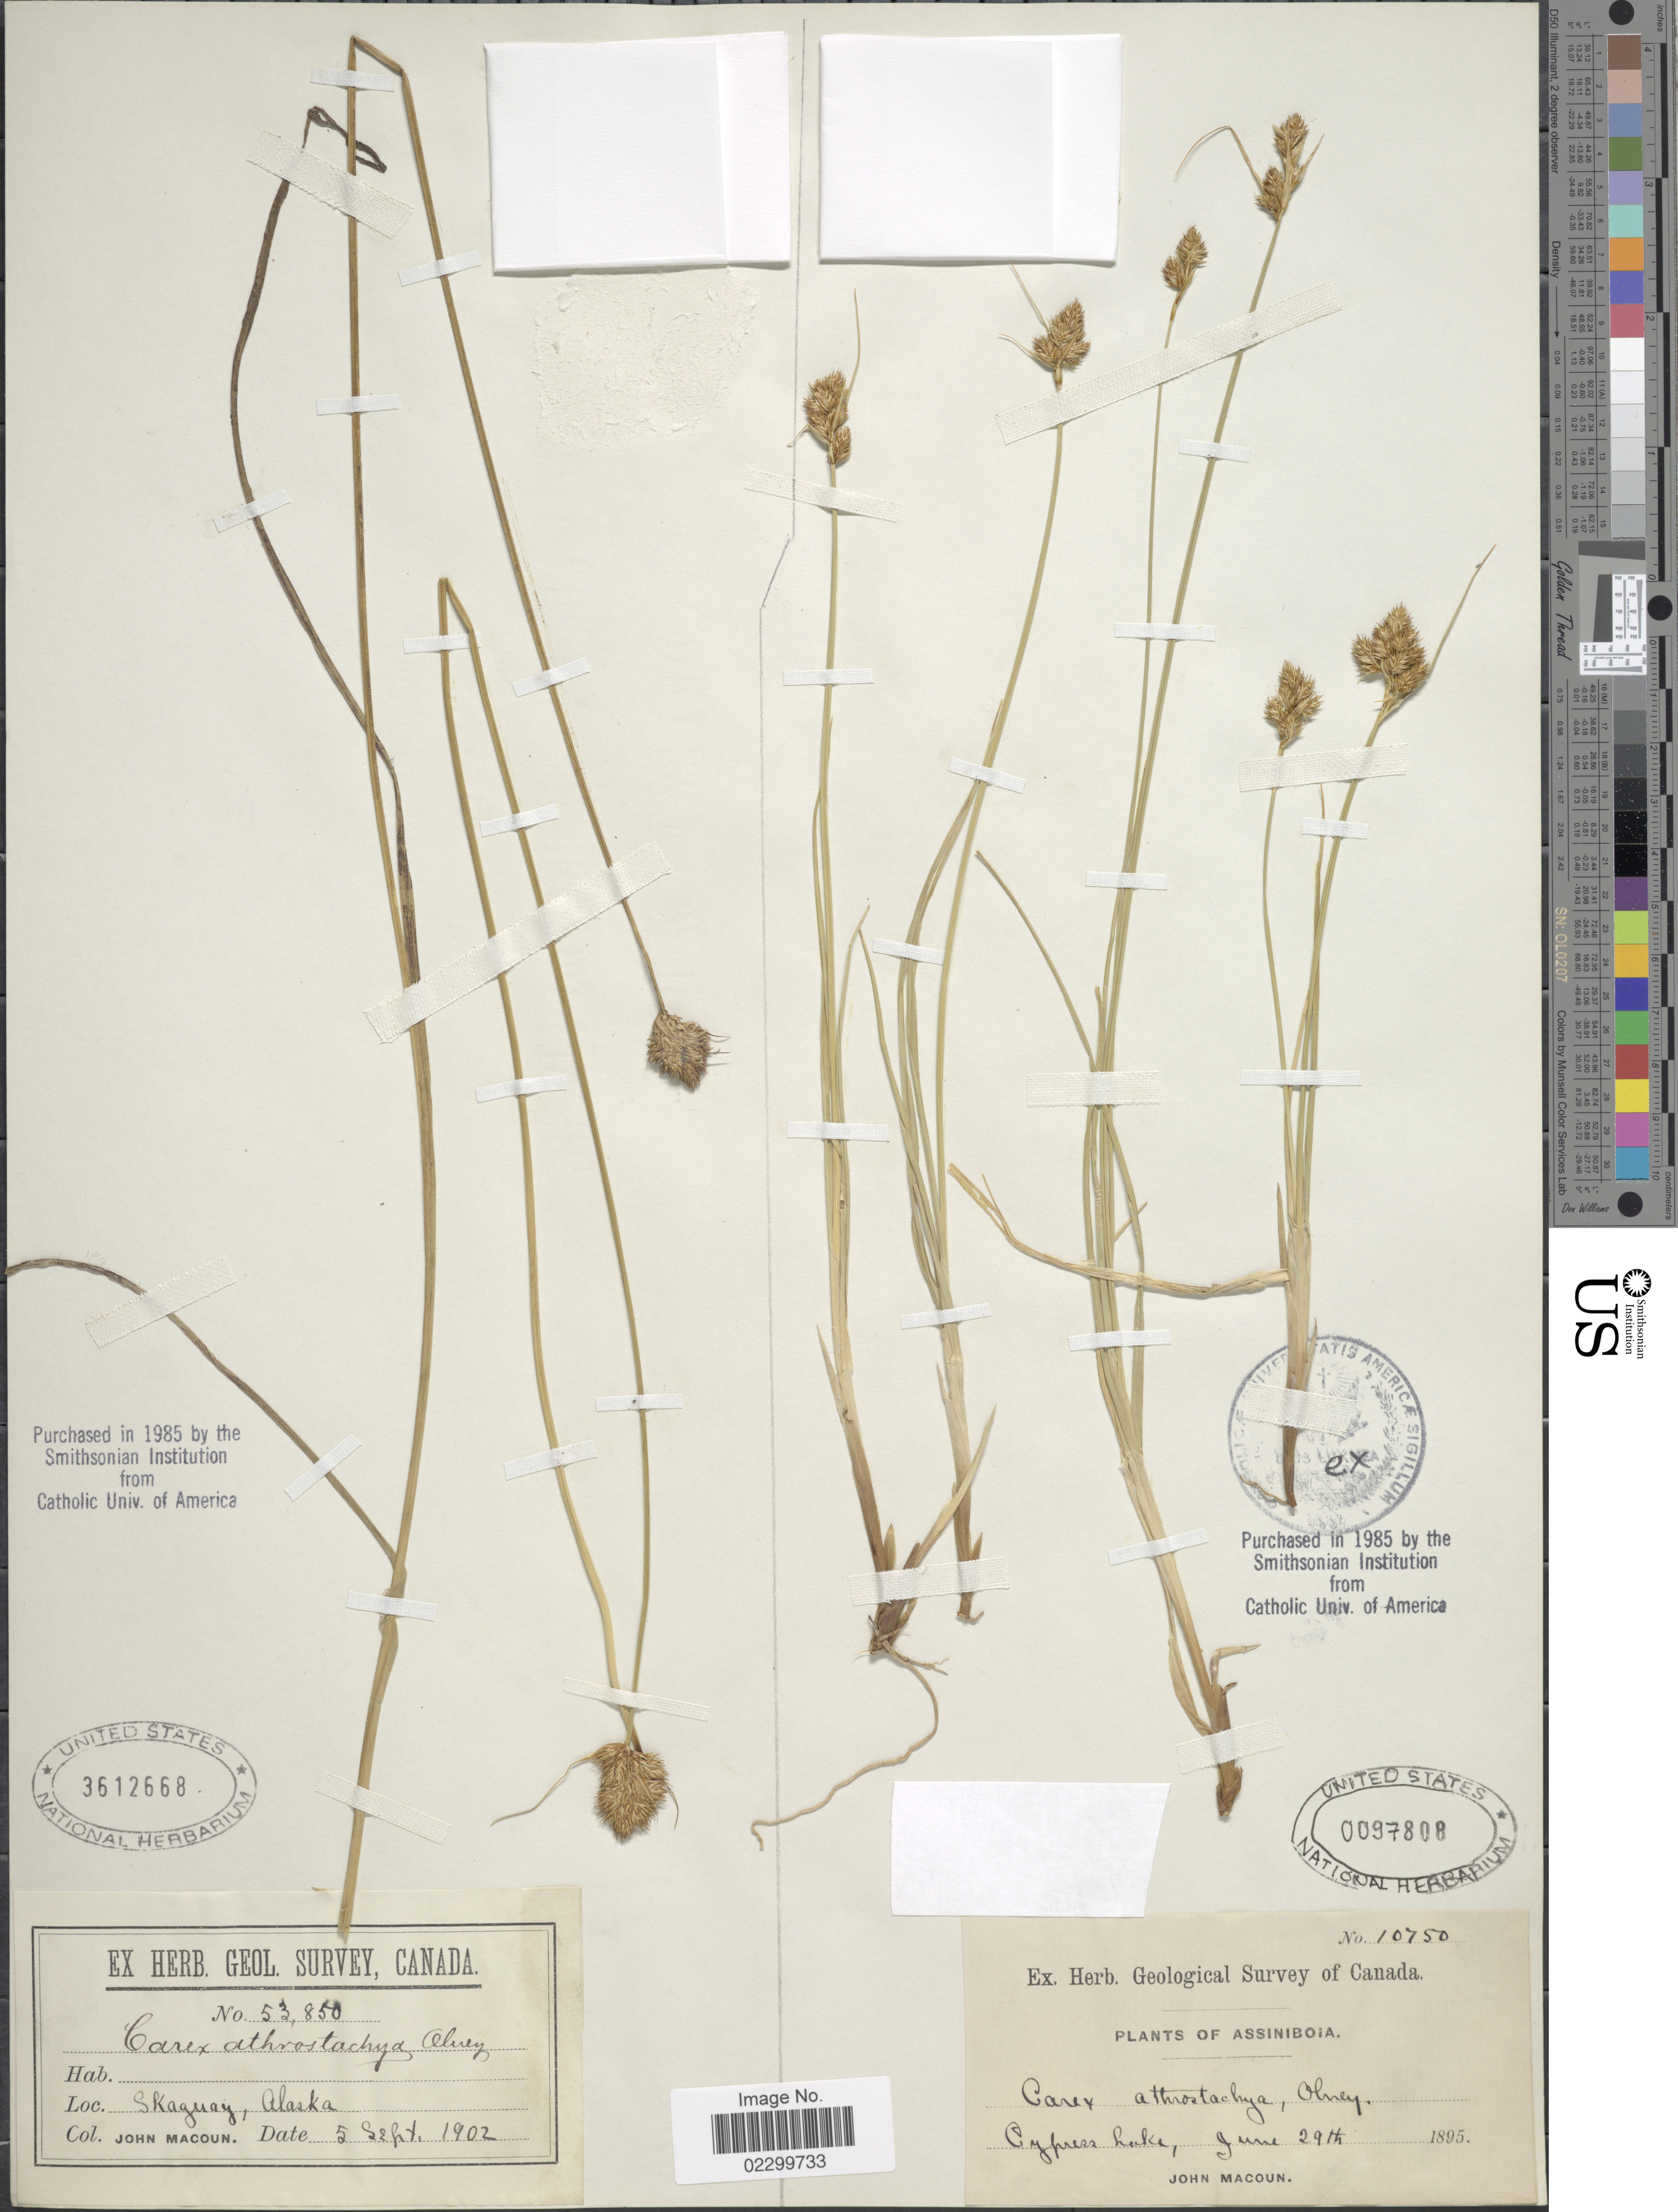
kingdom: Plantae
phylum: Tracheophyta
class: Liliopsida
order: Poales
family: Cyperaceae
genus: Carex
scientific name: Carex athrostachya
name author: Olney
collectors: J. Macoun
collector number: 53850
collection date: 1902-09-05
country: United States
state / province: Alaska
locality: Skagway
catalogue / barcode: US 3612668